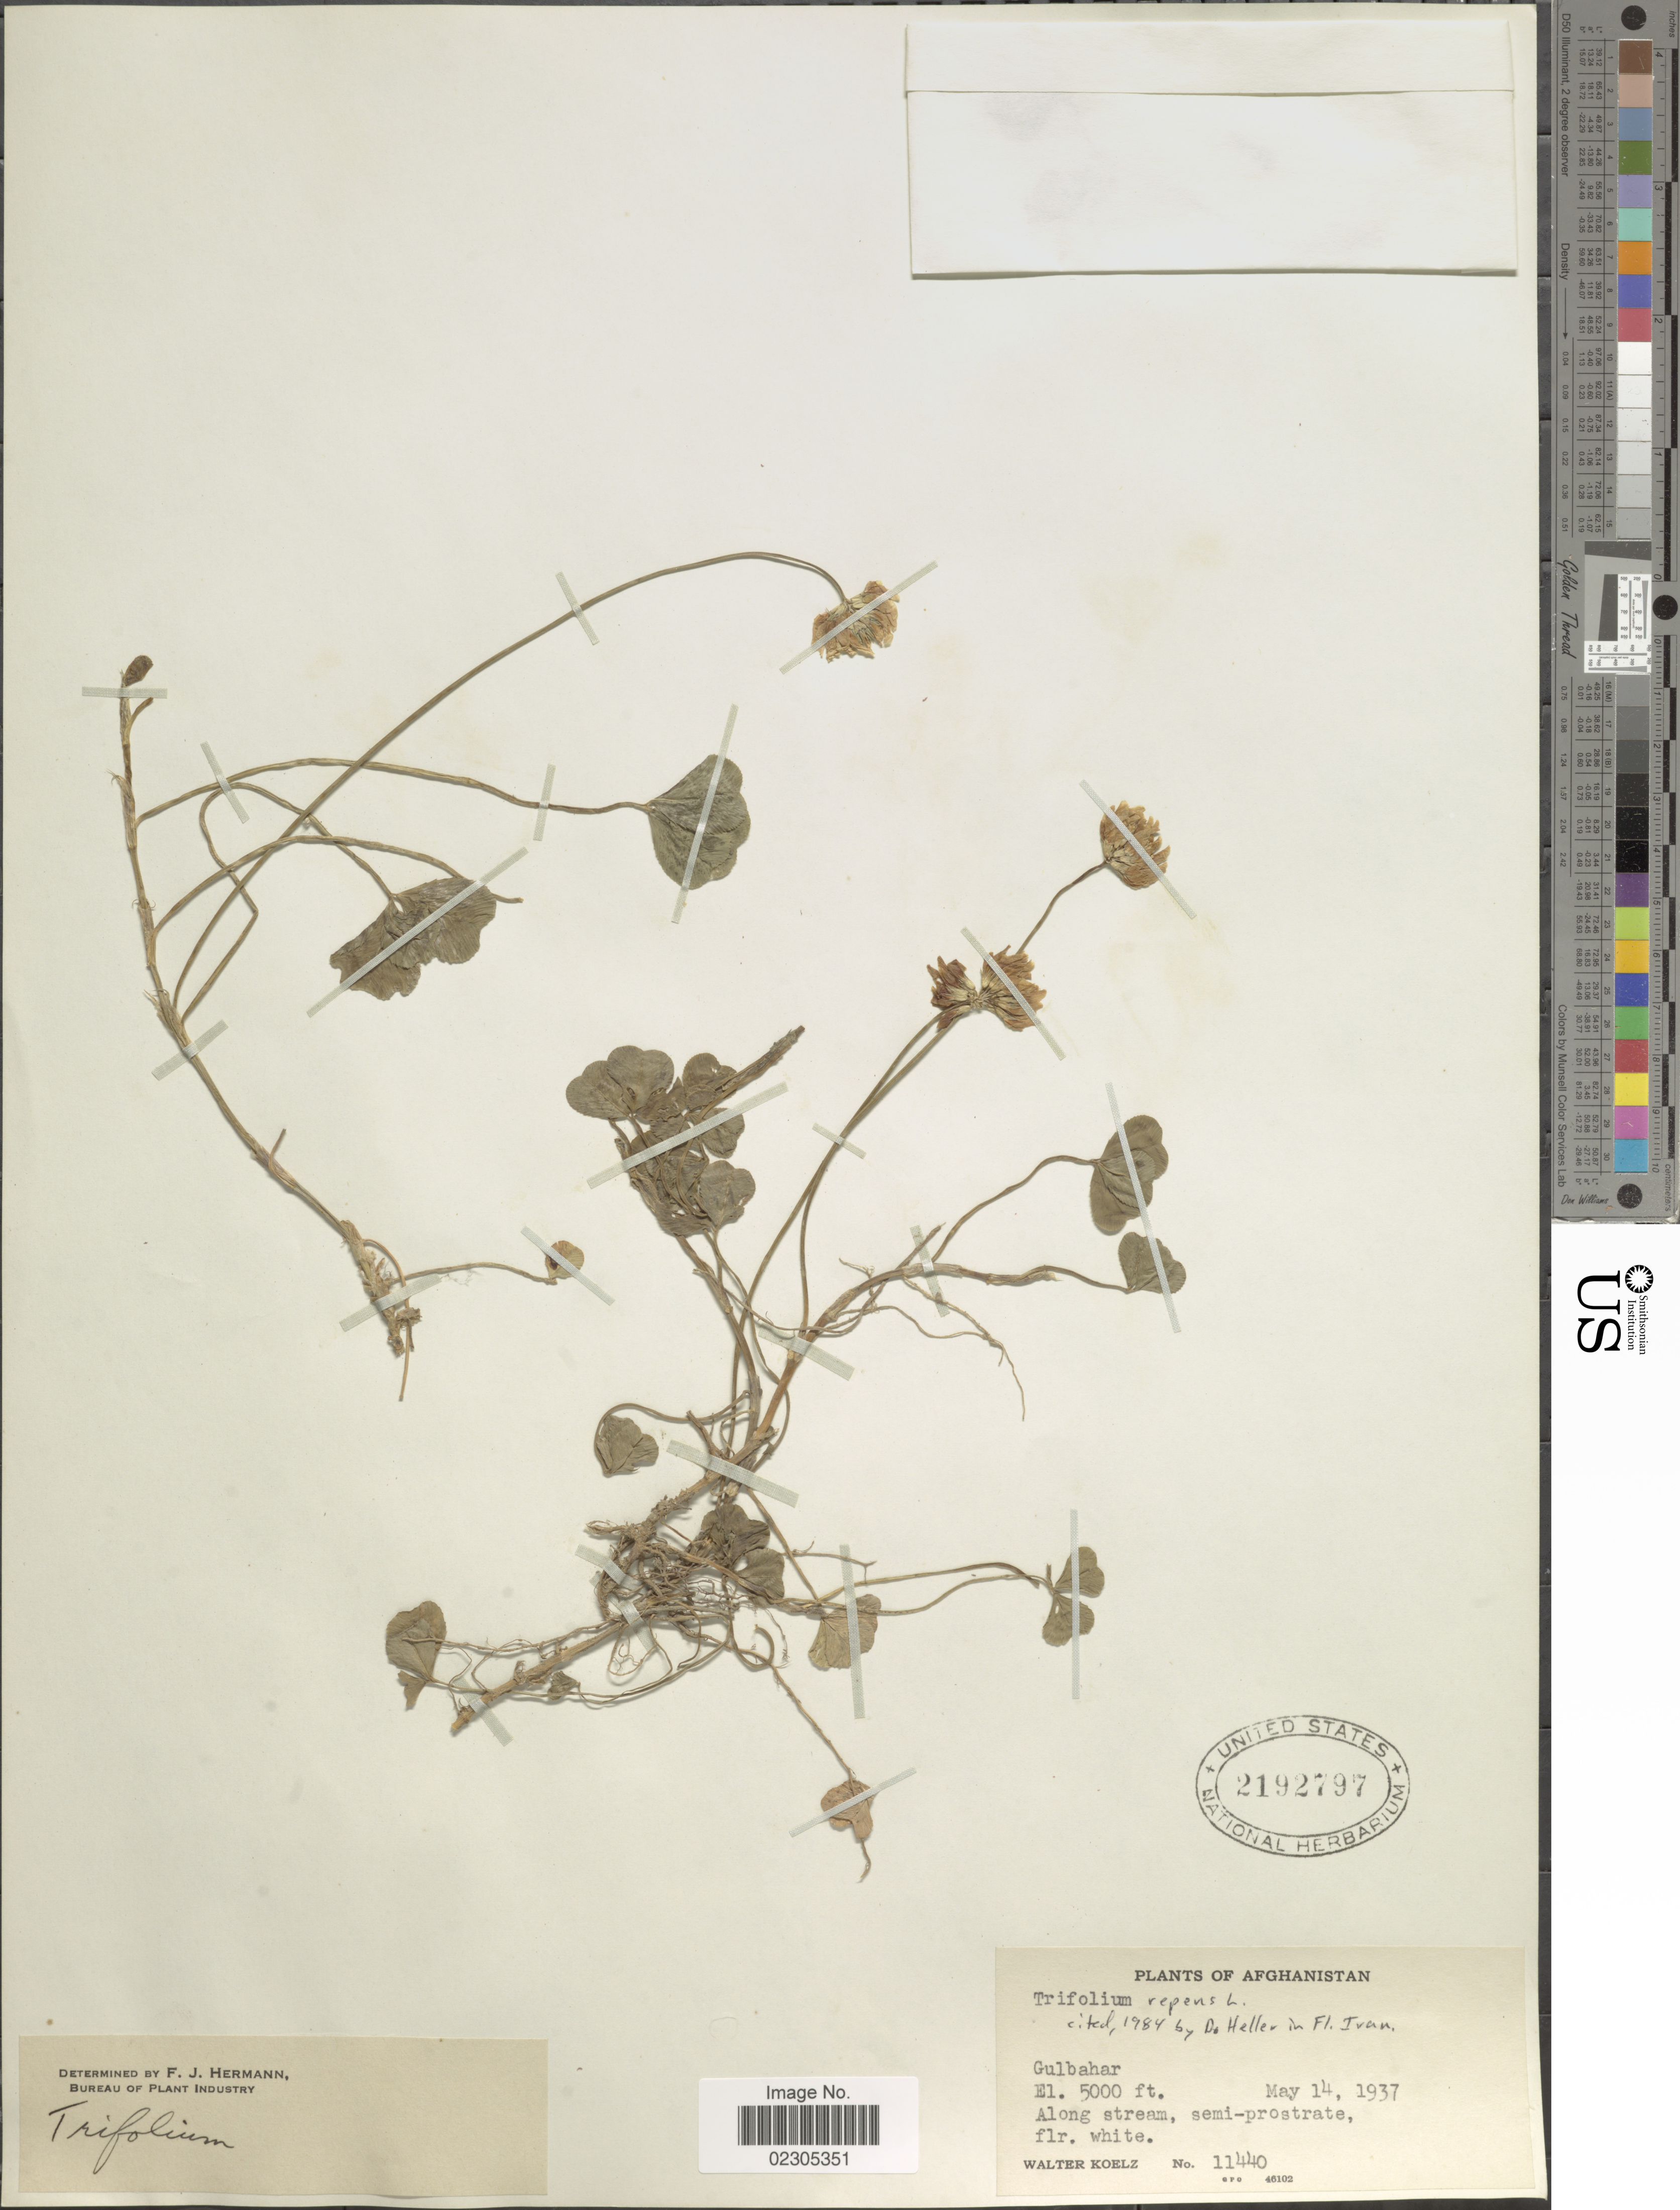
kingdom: Plantae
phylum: Tracheophyta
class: Magnoliopsida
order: Fabales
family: Fabaceae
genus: Trifolium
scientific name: Trifolium repens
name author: L.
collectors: W. N. Koelz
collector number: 11440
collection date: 1937-05-14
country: Afghanistan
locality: Gulbahar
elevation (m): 1524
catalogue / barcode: US 2192797